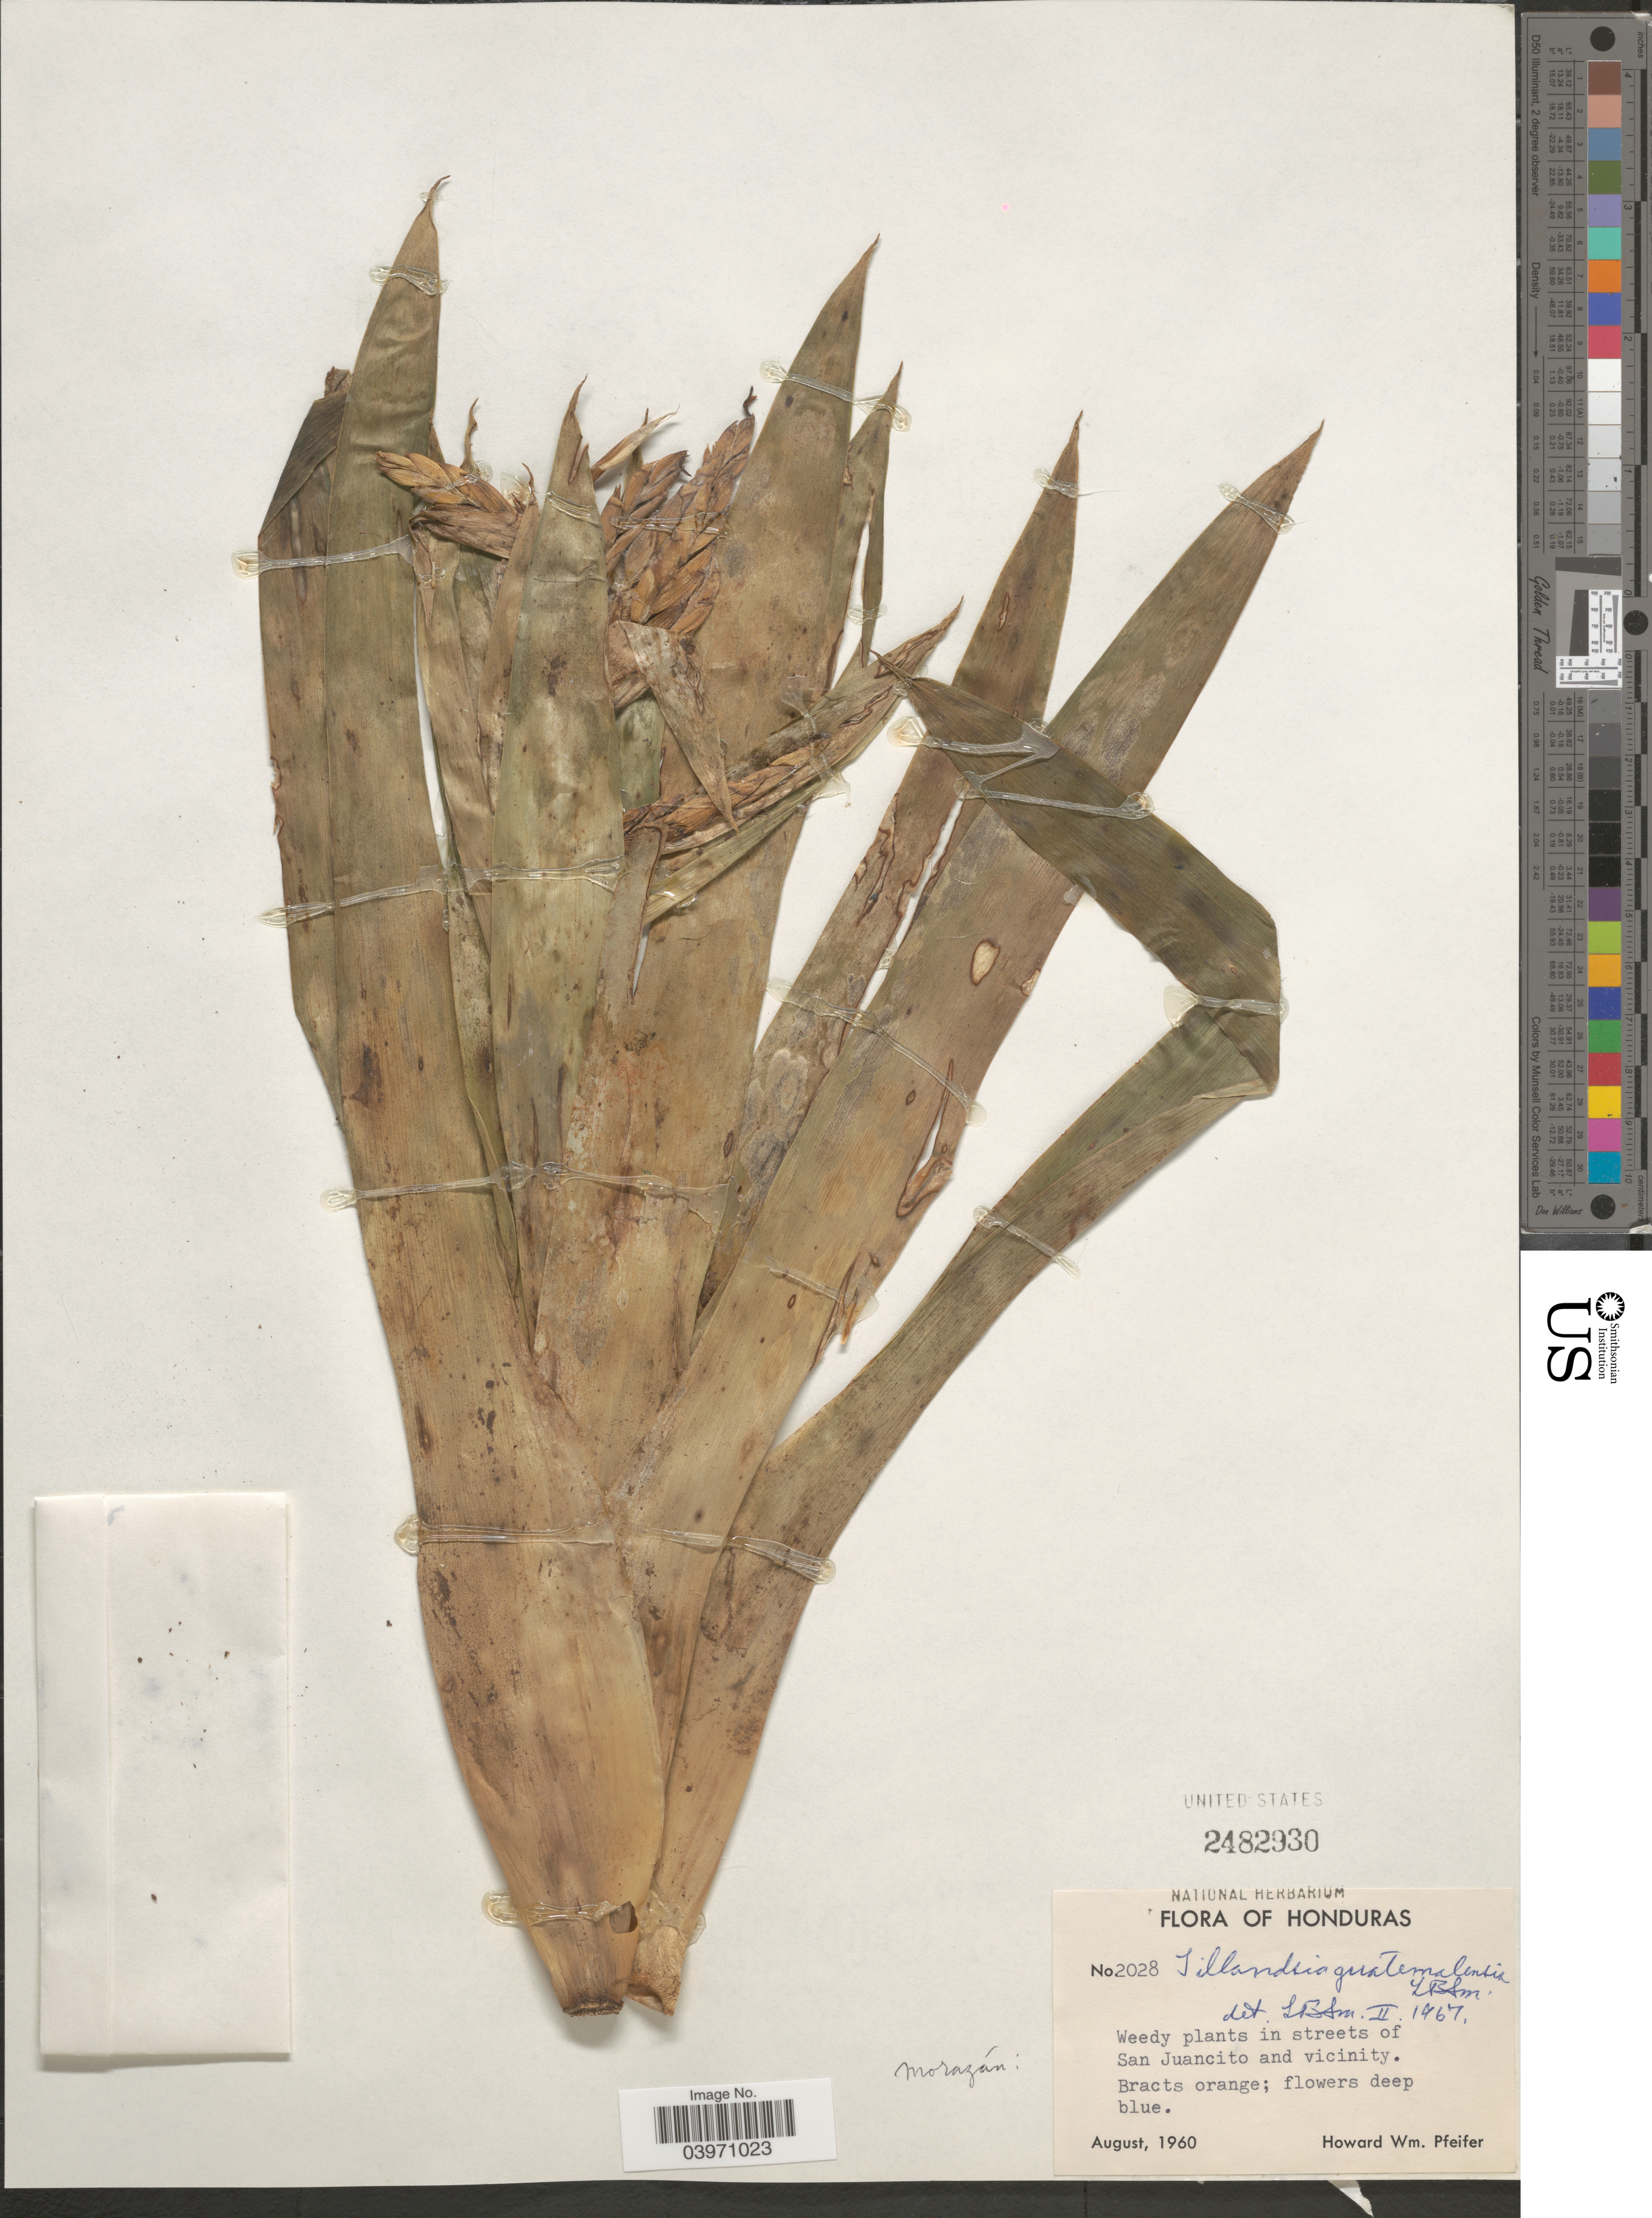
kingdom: Plantae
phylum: Tracheophyta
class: Liliopsida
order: Poales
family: Bromeliaceae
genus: Tillandsia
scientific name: Tillandsia guatemalensis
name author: L.B. Sm.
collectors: H. W. Pfeifer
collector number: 2028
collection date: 1960-08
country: Honduras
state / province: Fco. Morazán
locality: Morazán. Weedy plants in streets of San Juancito and vicinity.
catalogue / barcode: US 2482930